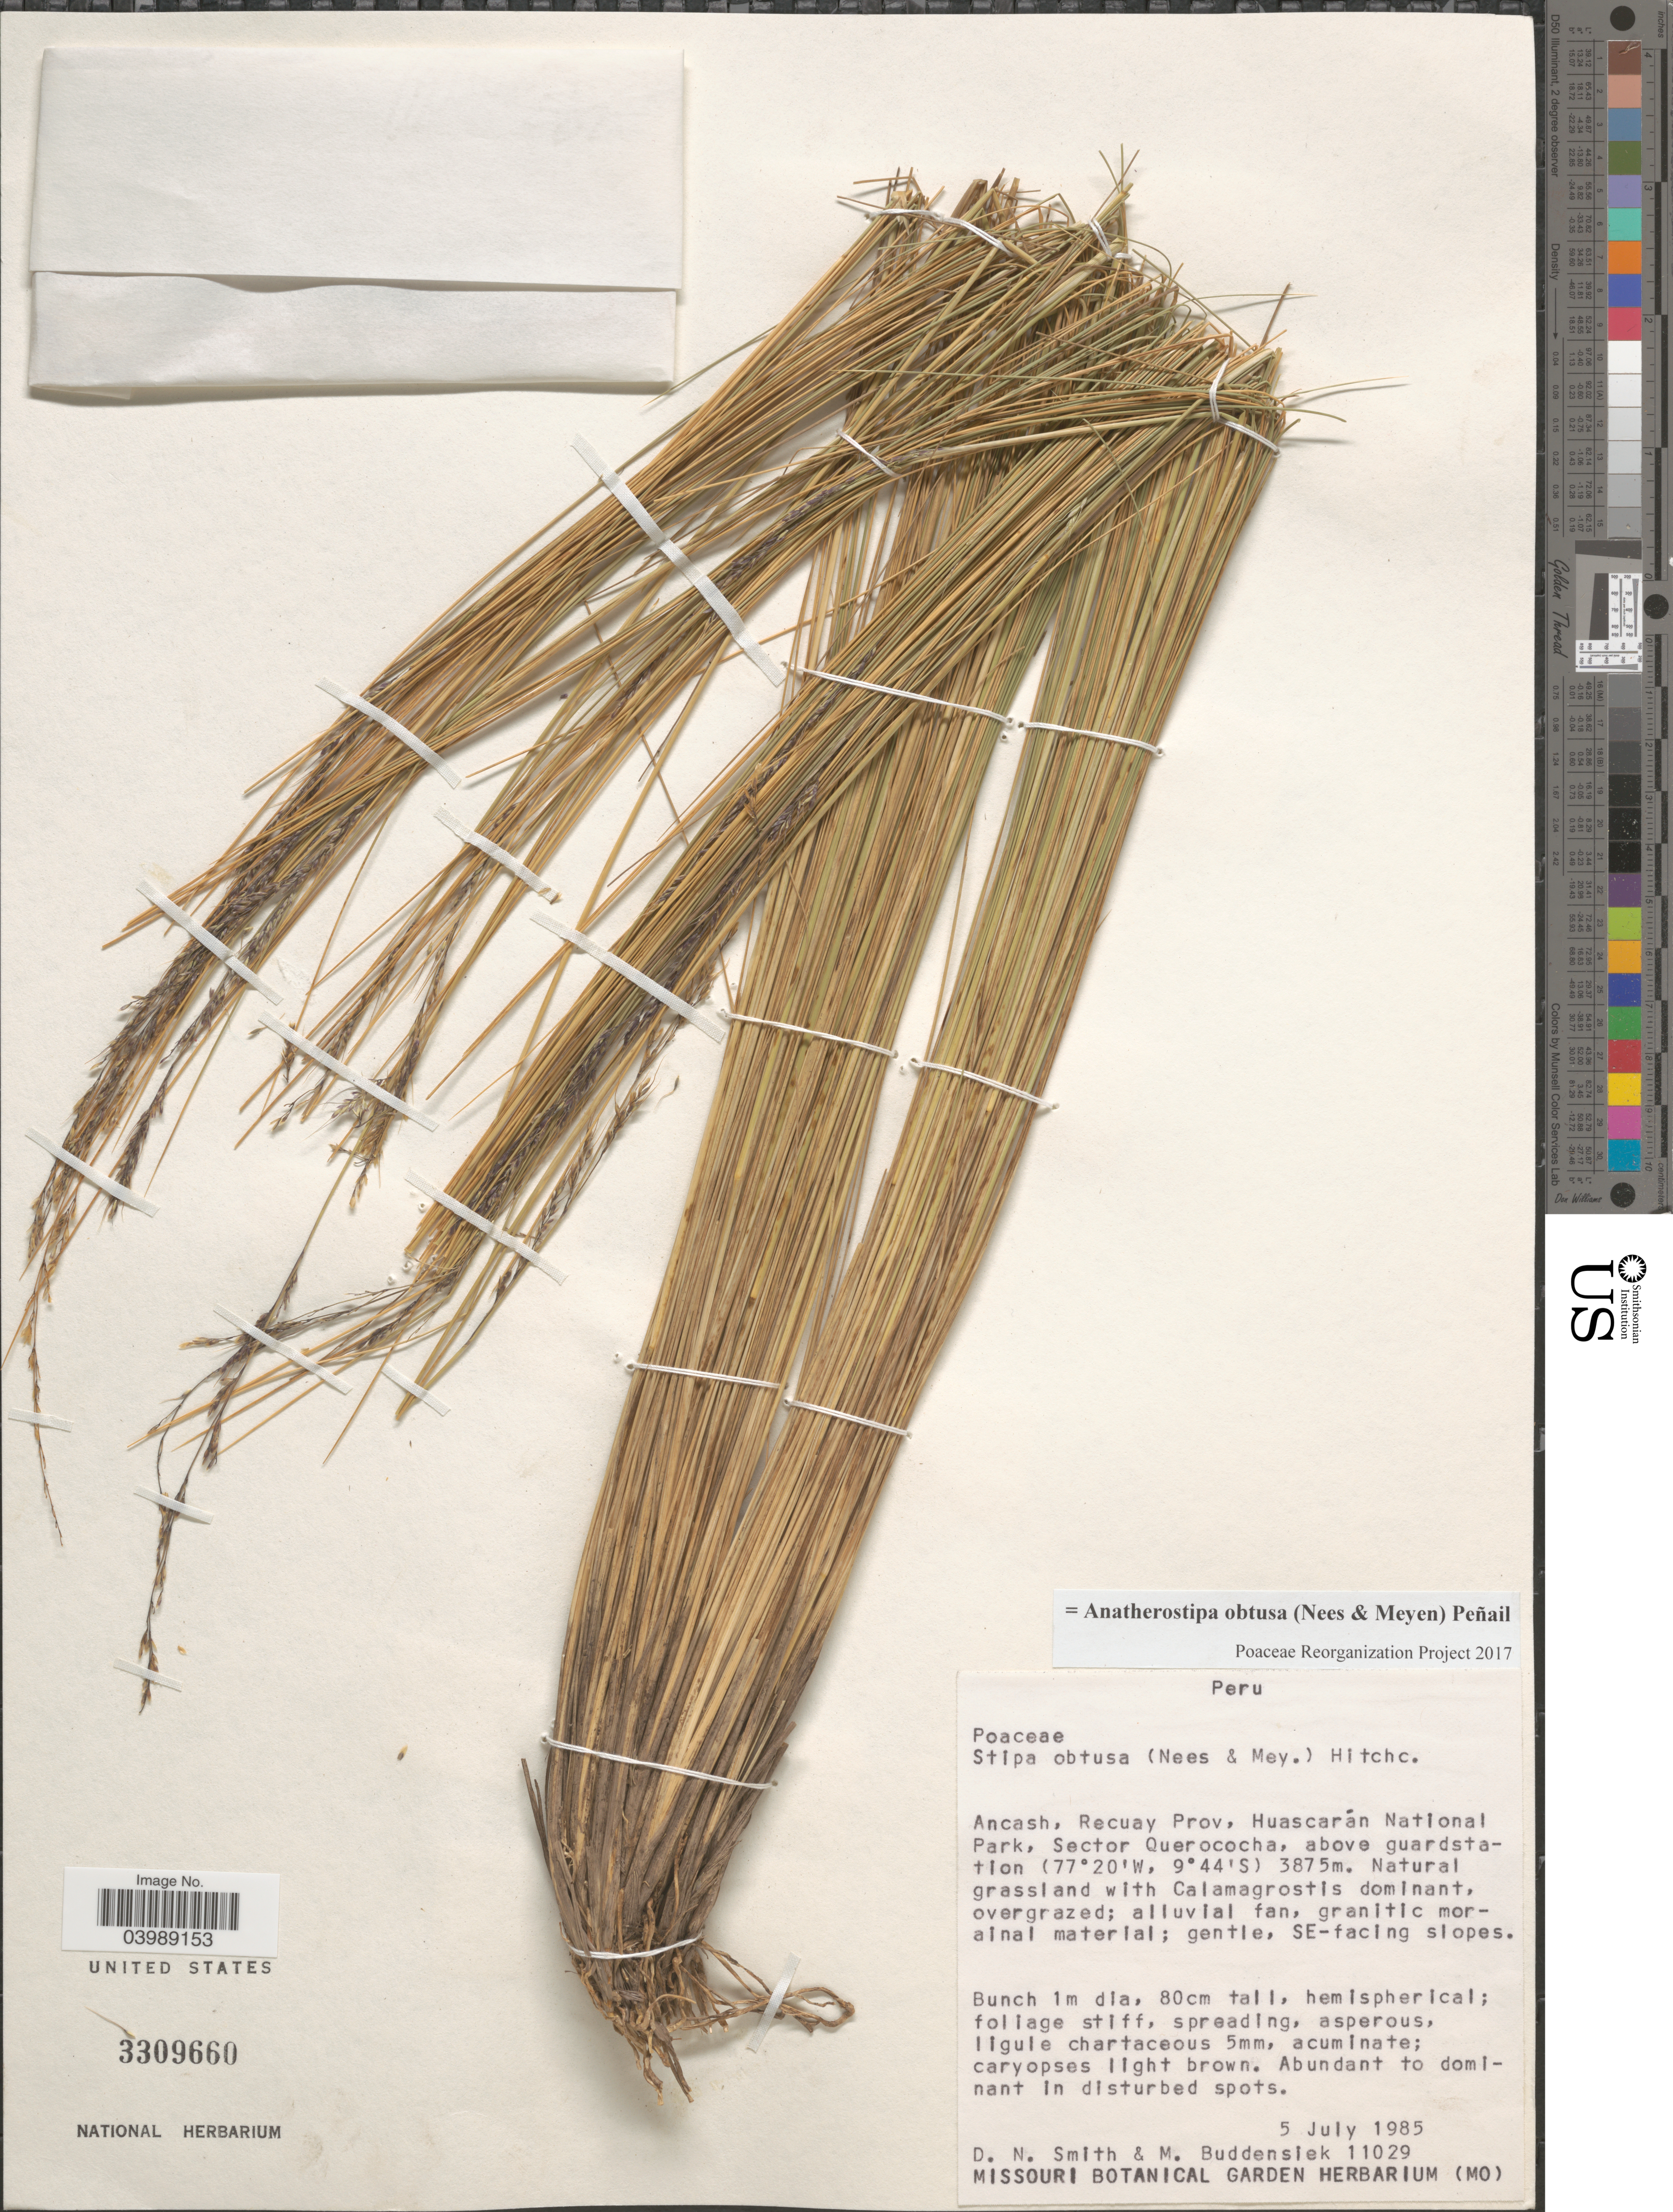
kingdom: Plantae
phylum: Tracheophyta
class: Liliopsida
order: Poales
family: Poaceae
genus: Anatherostipa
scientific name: Anatherostipa obtusa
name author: (Nees & Meyen) Peñailillo B.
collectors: D. Smith & M. Buddensiek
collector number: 11029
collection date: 1985-07-05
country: Peru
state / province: Ancash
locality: Recuay Prov, Huascarán National Park, Sector Querococha, above guardstation.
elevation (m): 3875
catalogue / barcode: US 3309660